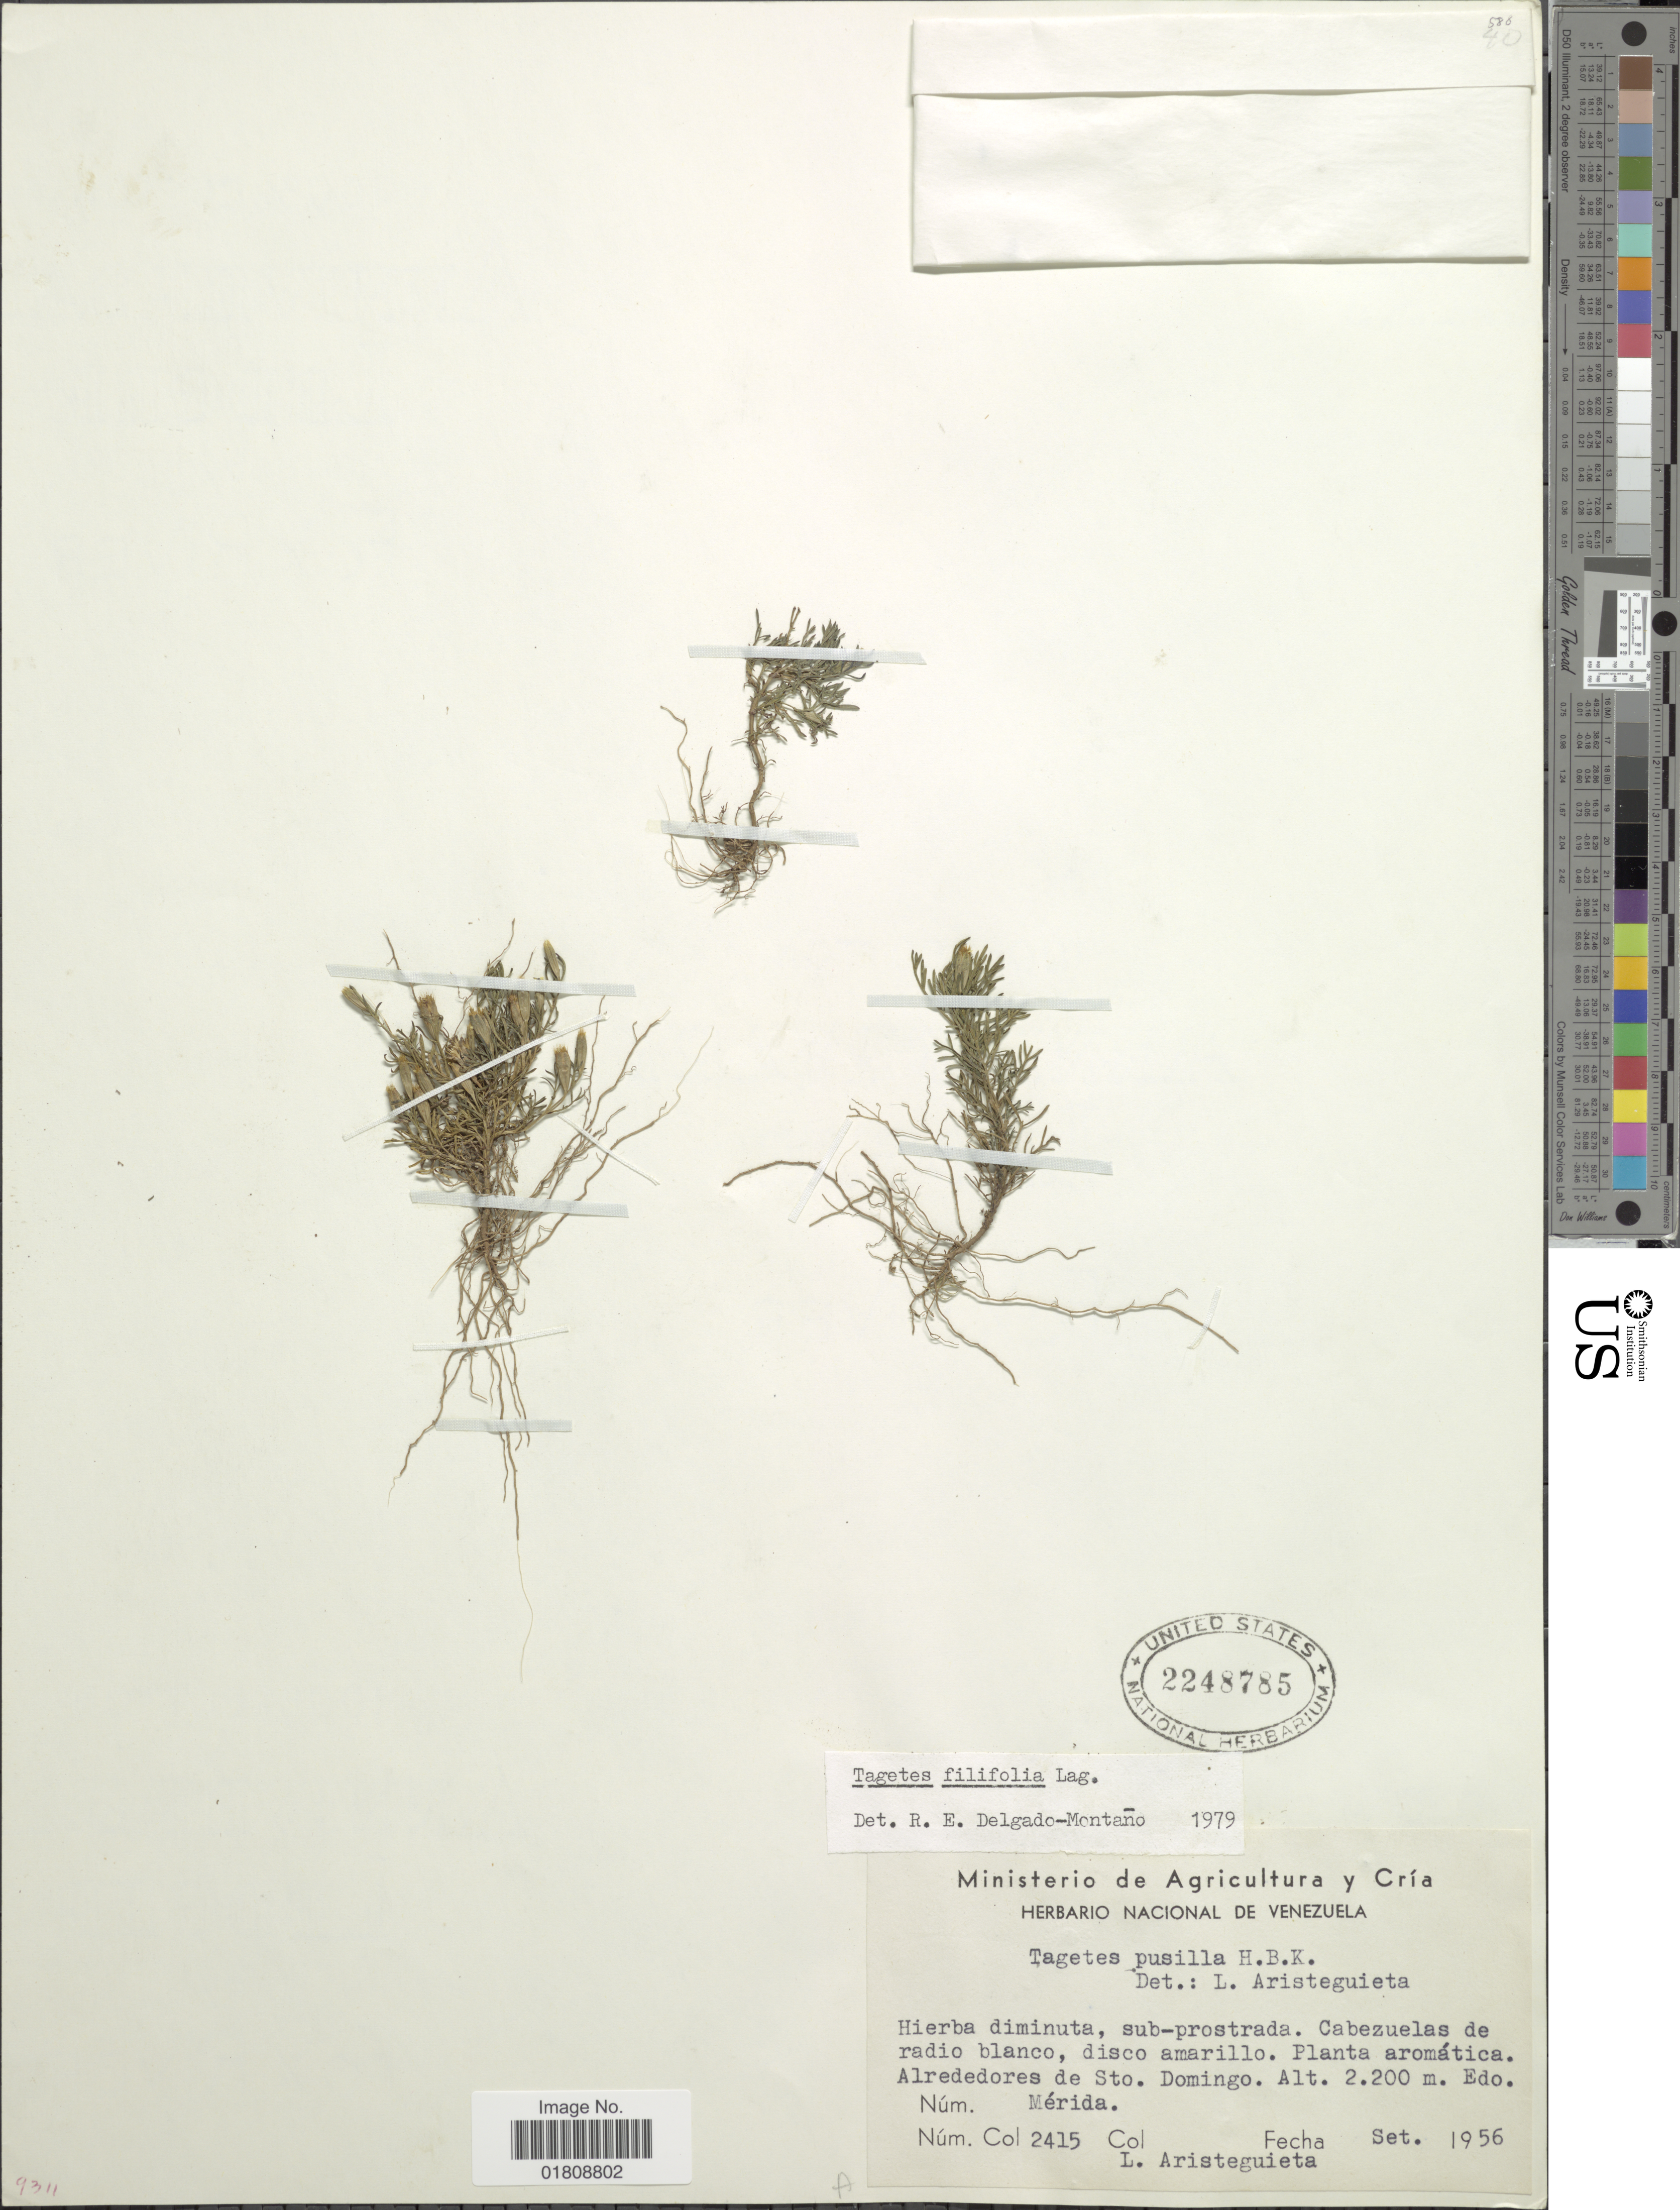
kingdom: Plantae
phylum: Tracheophyta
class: Magnoliopsida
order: Asterales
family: Asteraceae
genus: Tagetes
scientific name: Tagetes filifolia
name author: Lag.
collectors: L. Aristeguieta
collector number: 2415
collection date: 1956-09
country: Venezuela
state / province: Mérida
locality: Alrededores de Sto. Domingo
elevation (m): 2200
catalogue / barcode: US 2248785